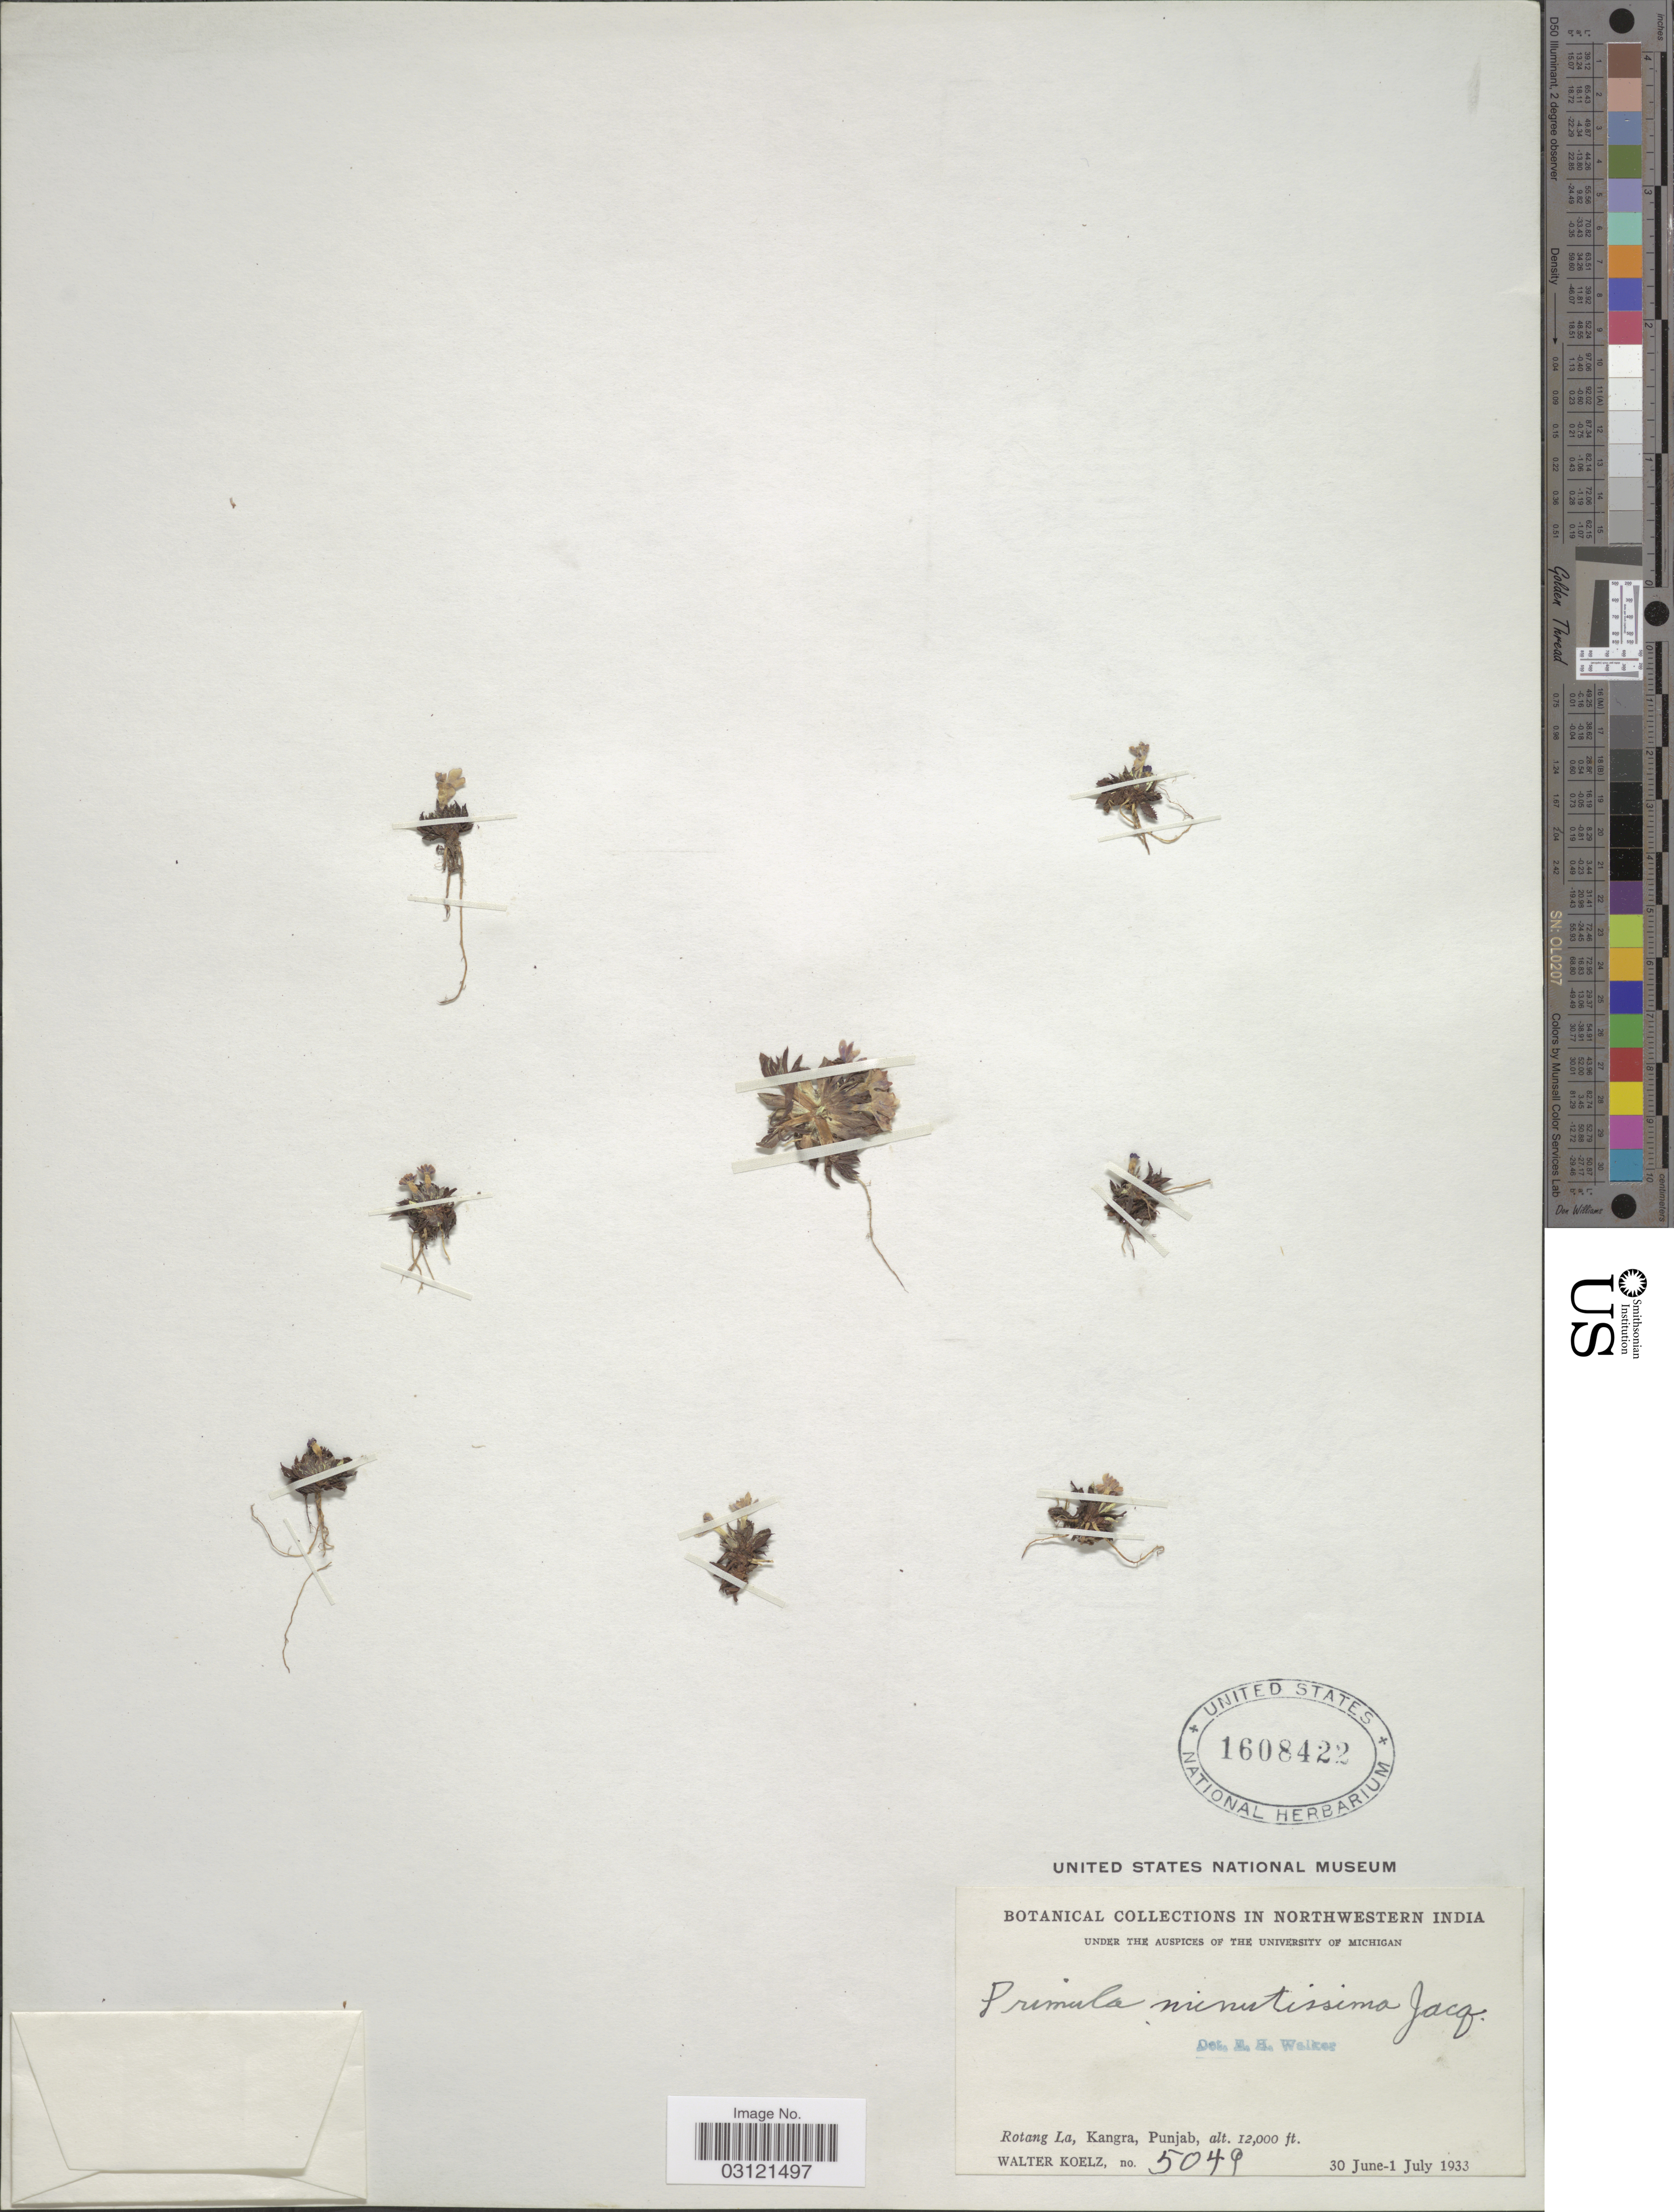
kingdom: Plantae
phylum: Tracheophyta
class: Magnoliopsida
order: Ericales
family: Primulaceae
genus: Primula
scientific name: Primula minutissima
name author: Jacquem. ex Duby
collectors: W. N. Koelz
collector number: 5049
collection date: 1933-06-30/1933-07-01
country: India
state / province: Punjab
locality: Northwestern India. Rotang La, Kangra.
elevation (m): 3658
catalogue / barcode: US 1608422